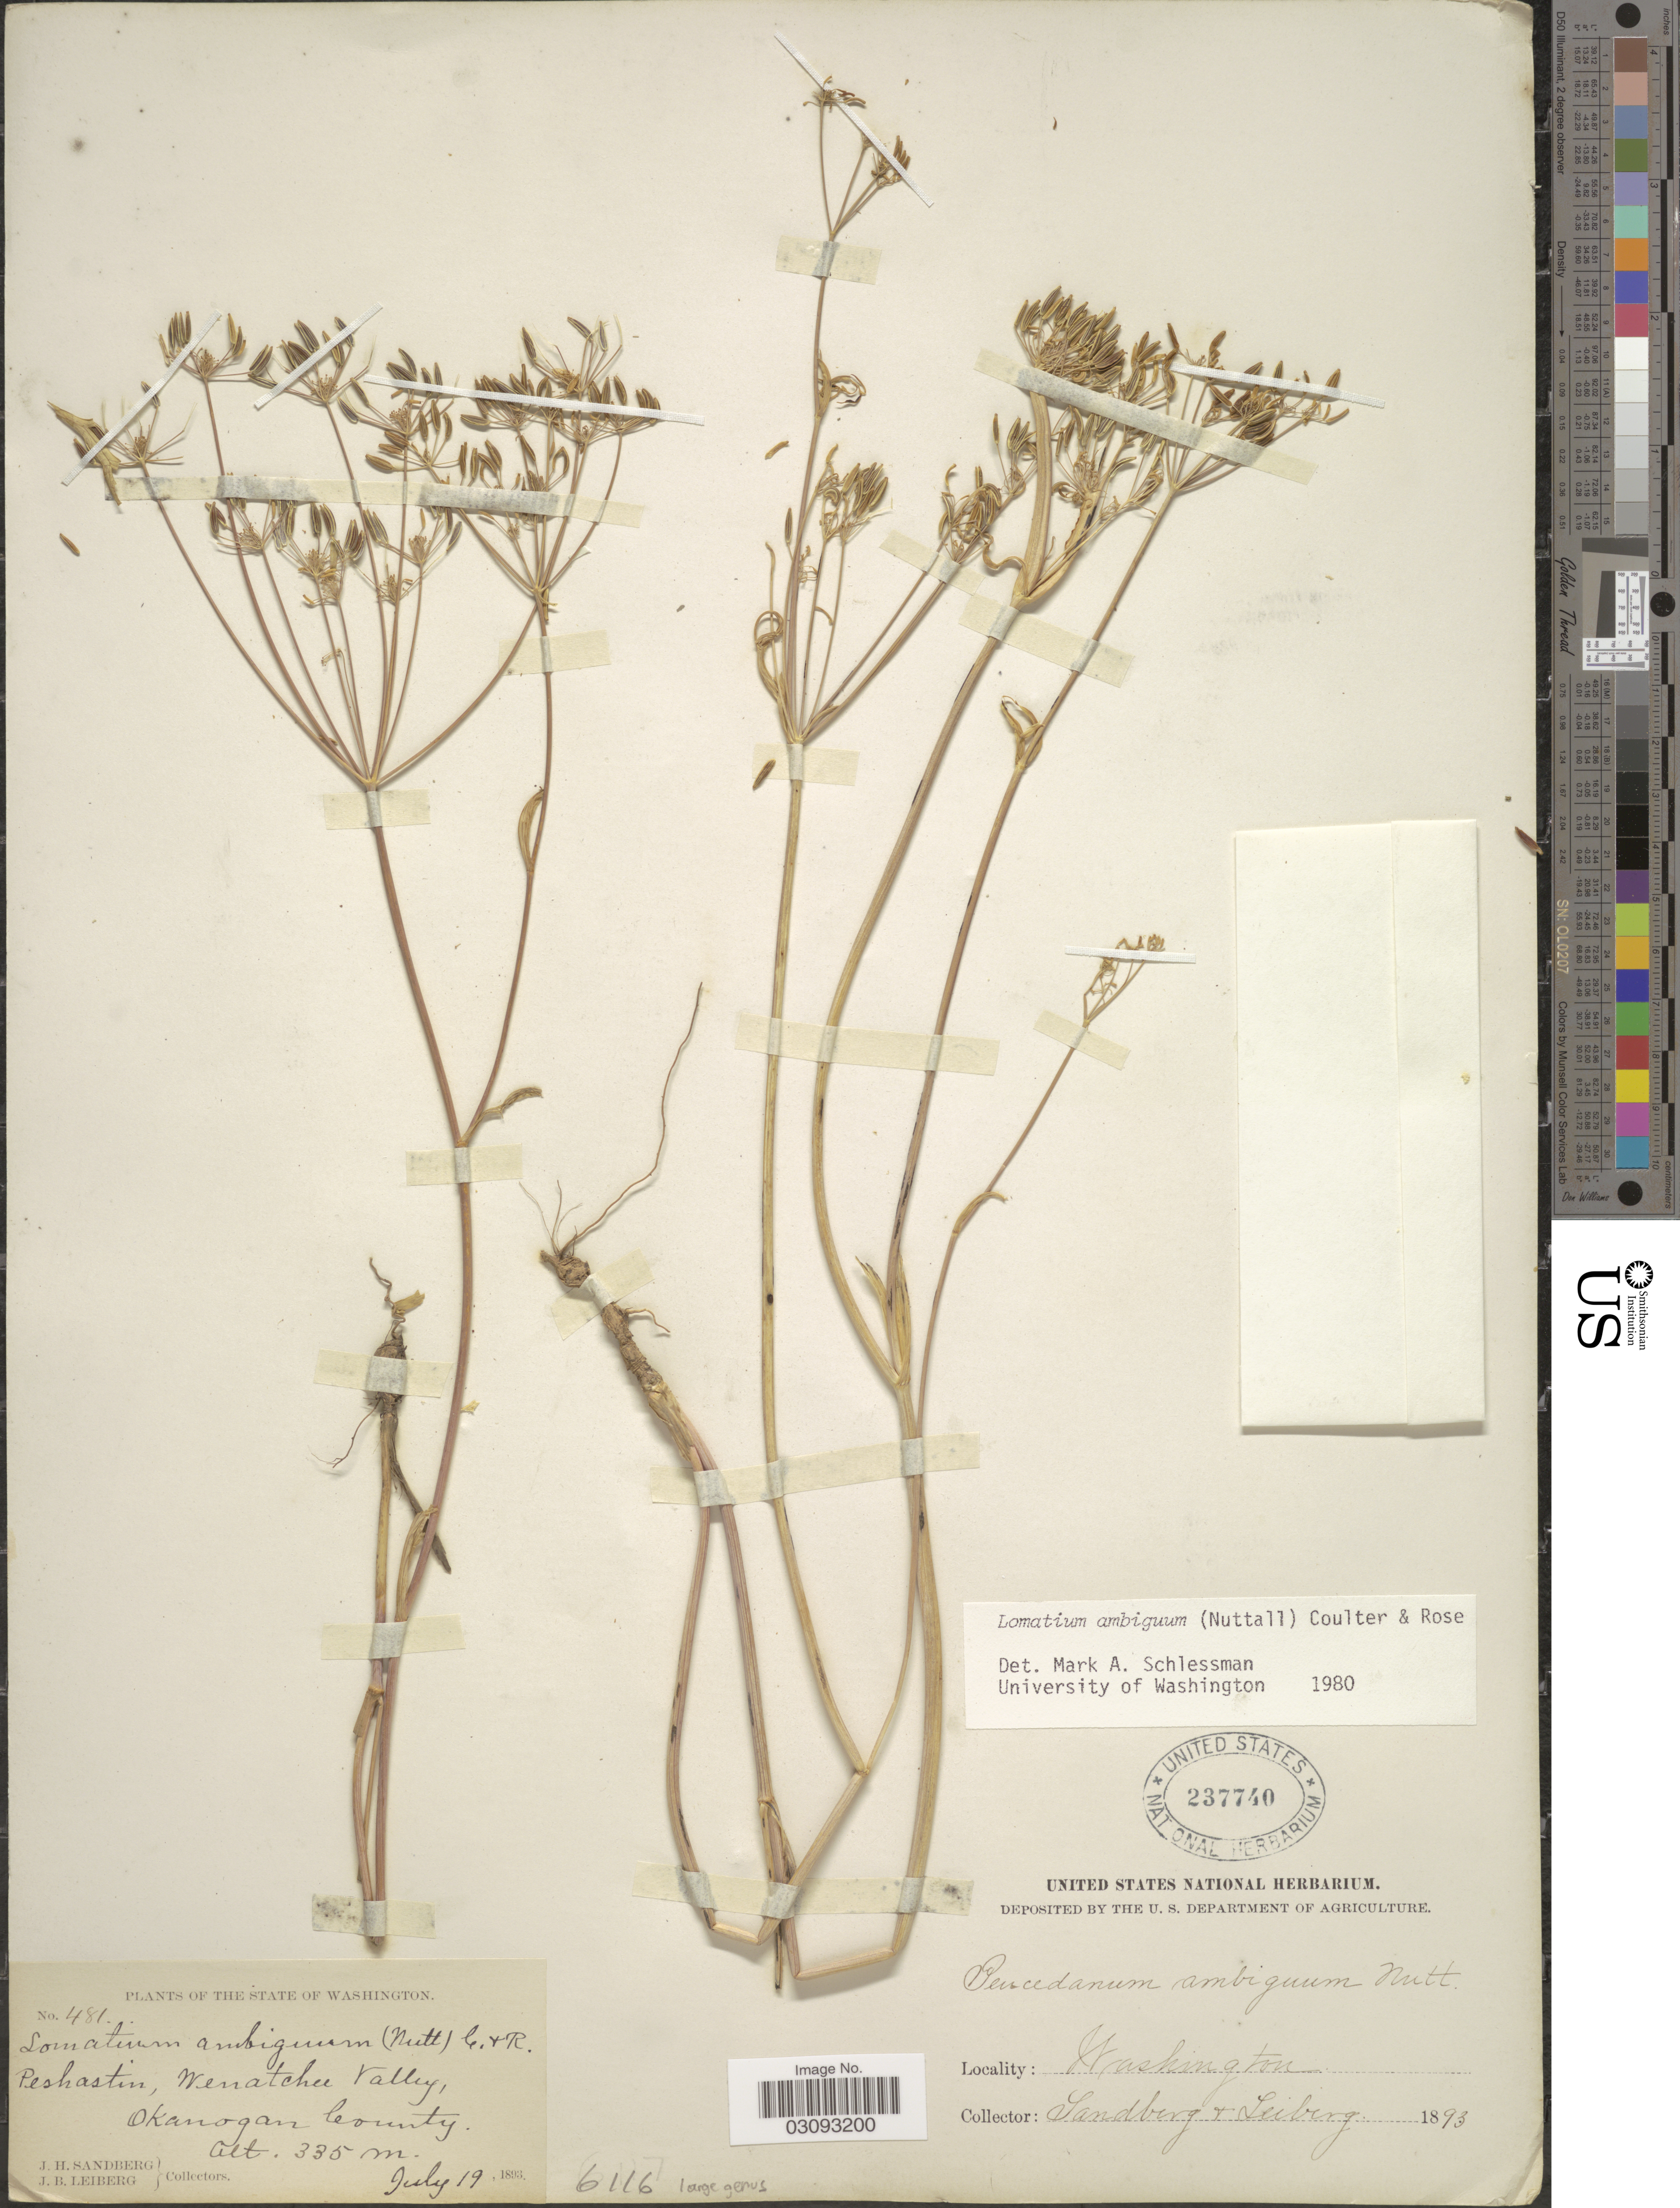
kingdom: Plantae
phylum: Tracheophyta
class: Magnoliopsida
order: Apiales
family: Apiaceae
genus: Lomatium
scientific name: Lomatium ambiguum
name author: (Nutt.) Coult. & Rose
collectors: J. H. Sandberg & J. B. Leiberg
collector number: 481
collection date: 1893-07-19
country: United States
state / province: Washington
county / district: Okanogan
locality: Peshastin, Wenatchee Valley, Okanogan County.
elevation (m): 335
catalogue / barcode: US 237740